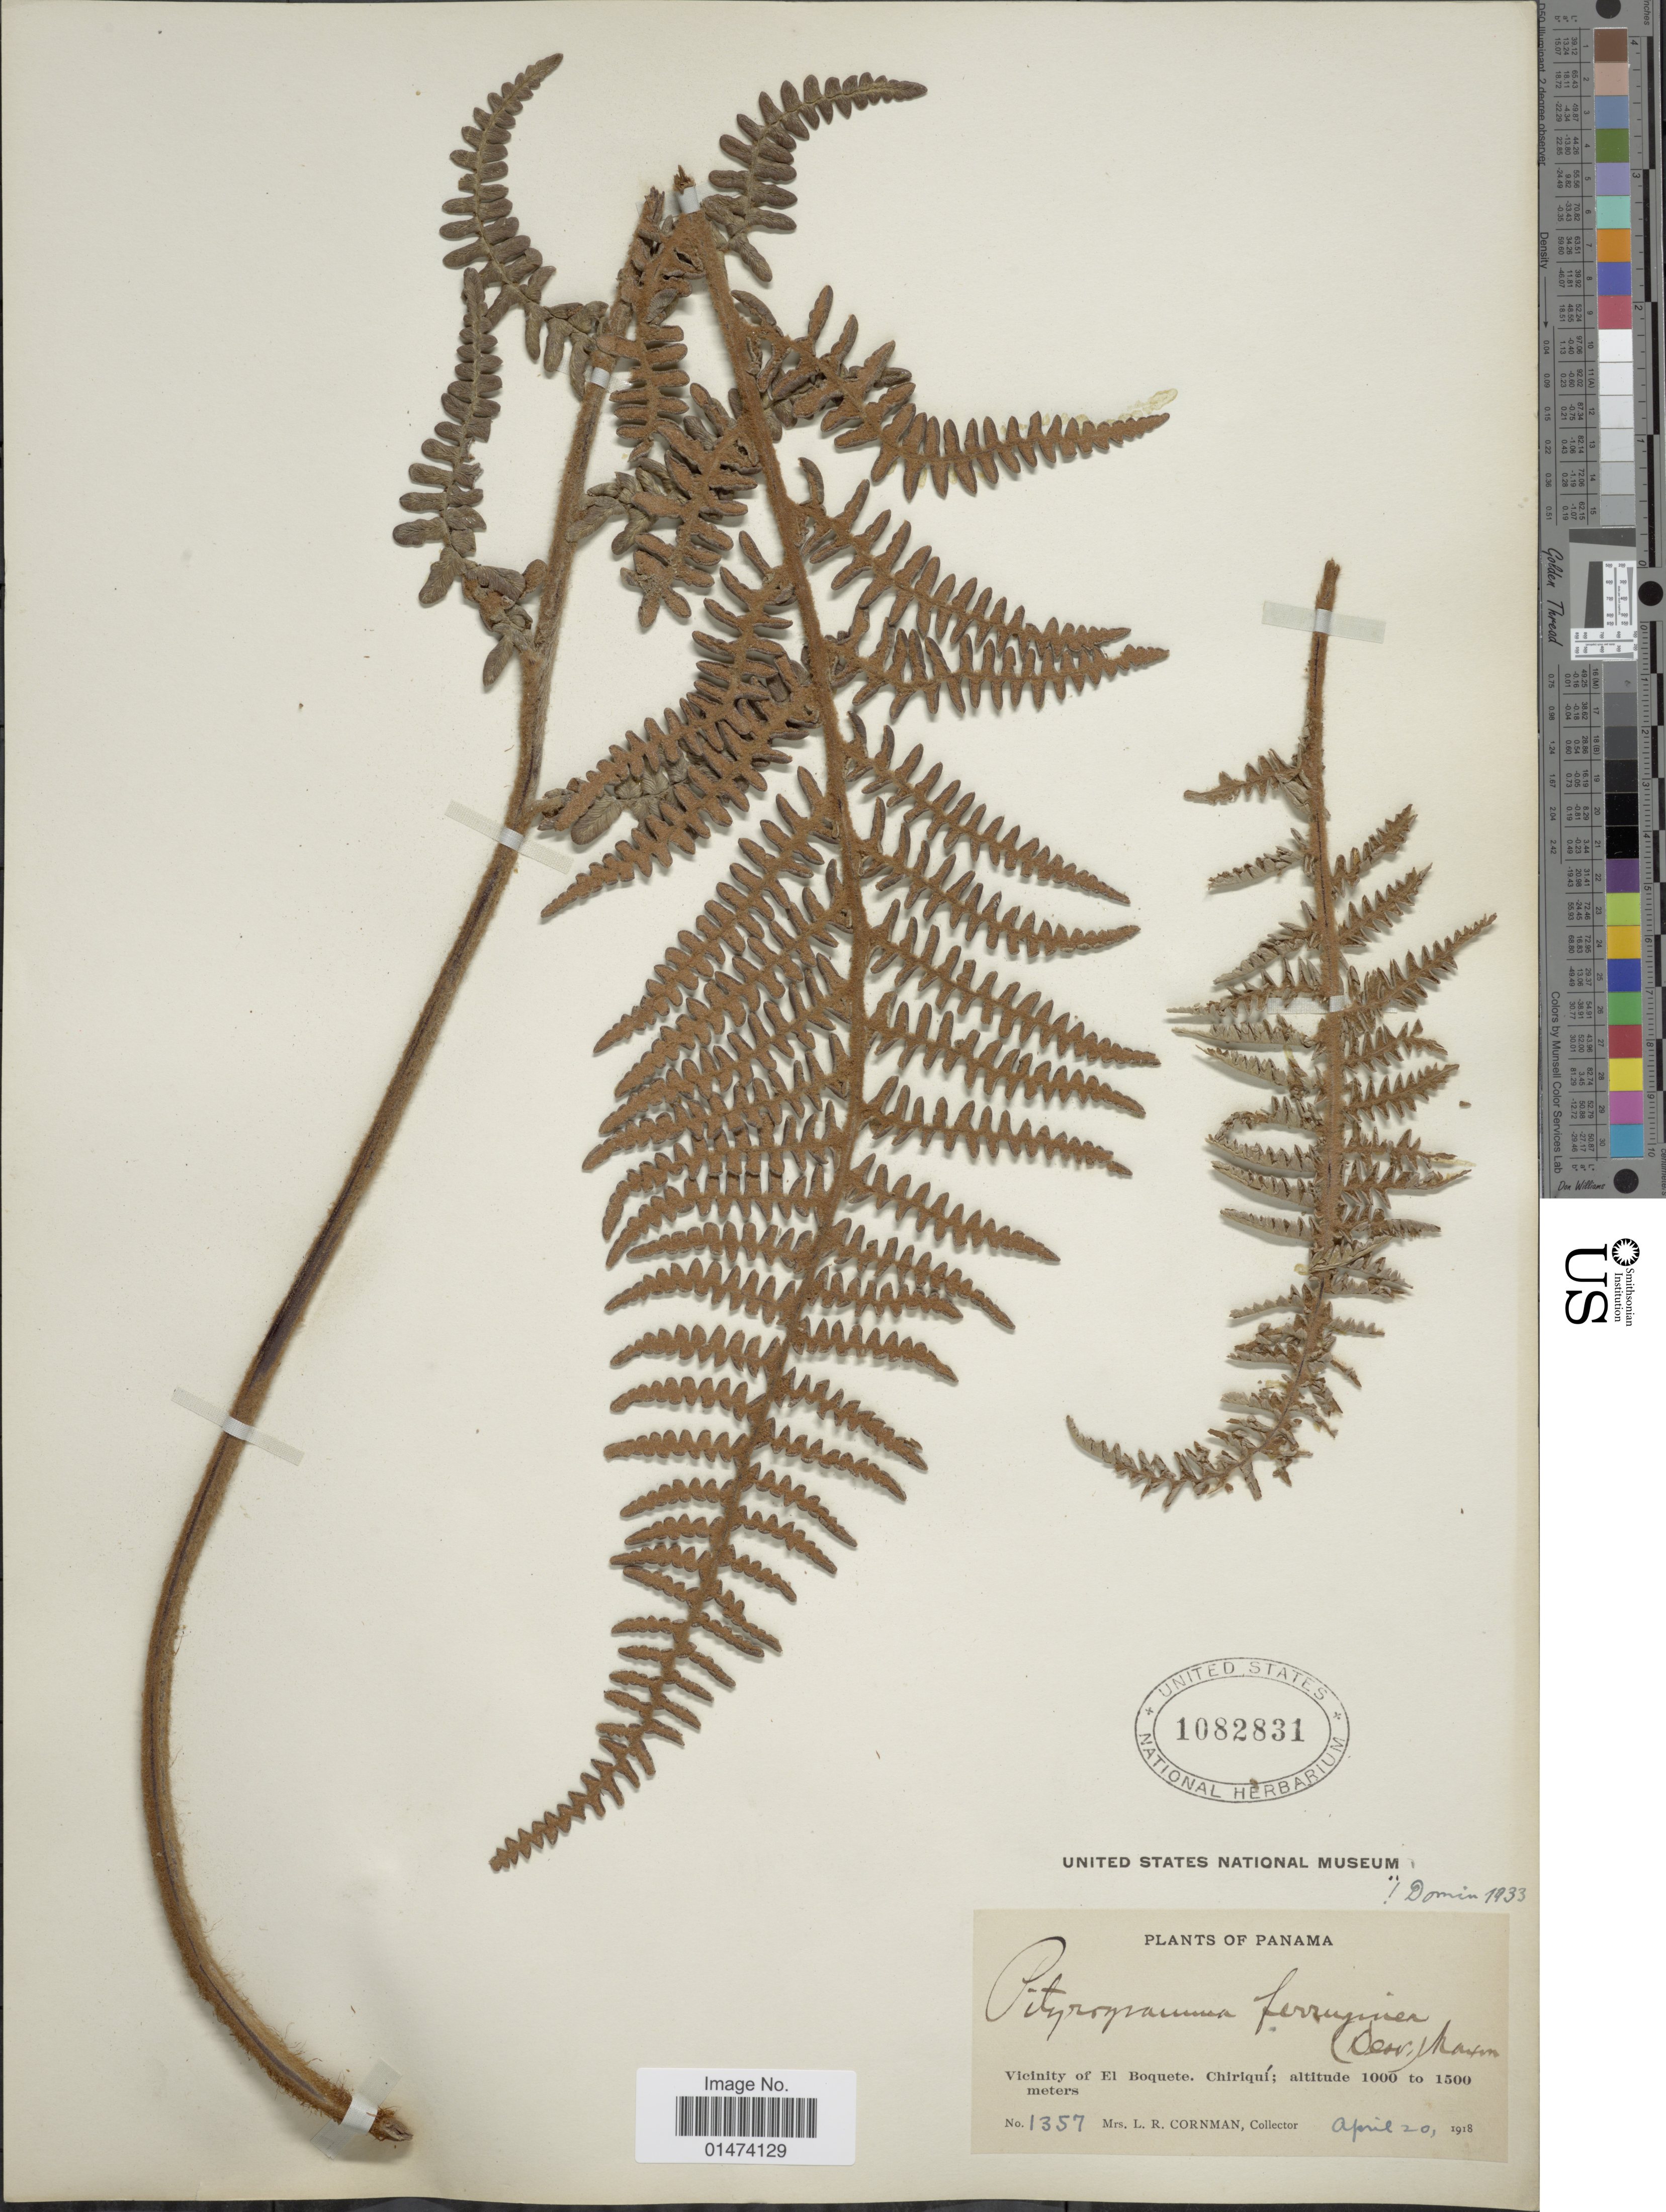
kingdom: Plantae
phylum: Tracheophyta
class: Polypodiopsida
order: Polypodiales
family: Pteridaceae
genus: Pityrogramma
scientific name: Pityrogramma ferruginea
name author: (Kunze) Maxon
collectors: L. Cornman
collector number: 1357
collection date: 1918-04-20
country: Panama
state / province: Chiriqui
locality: Vicinity of El Boquete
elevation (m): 1000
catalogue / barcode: US 1082831